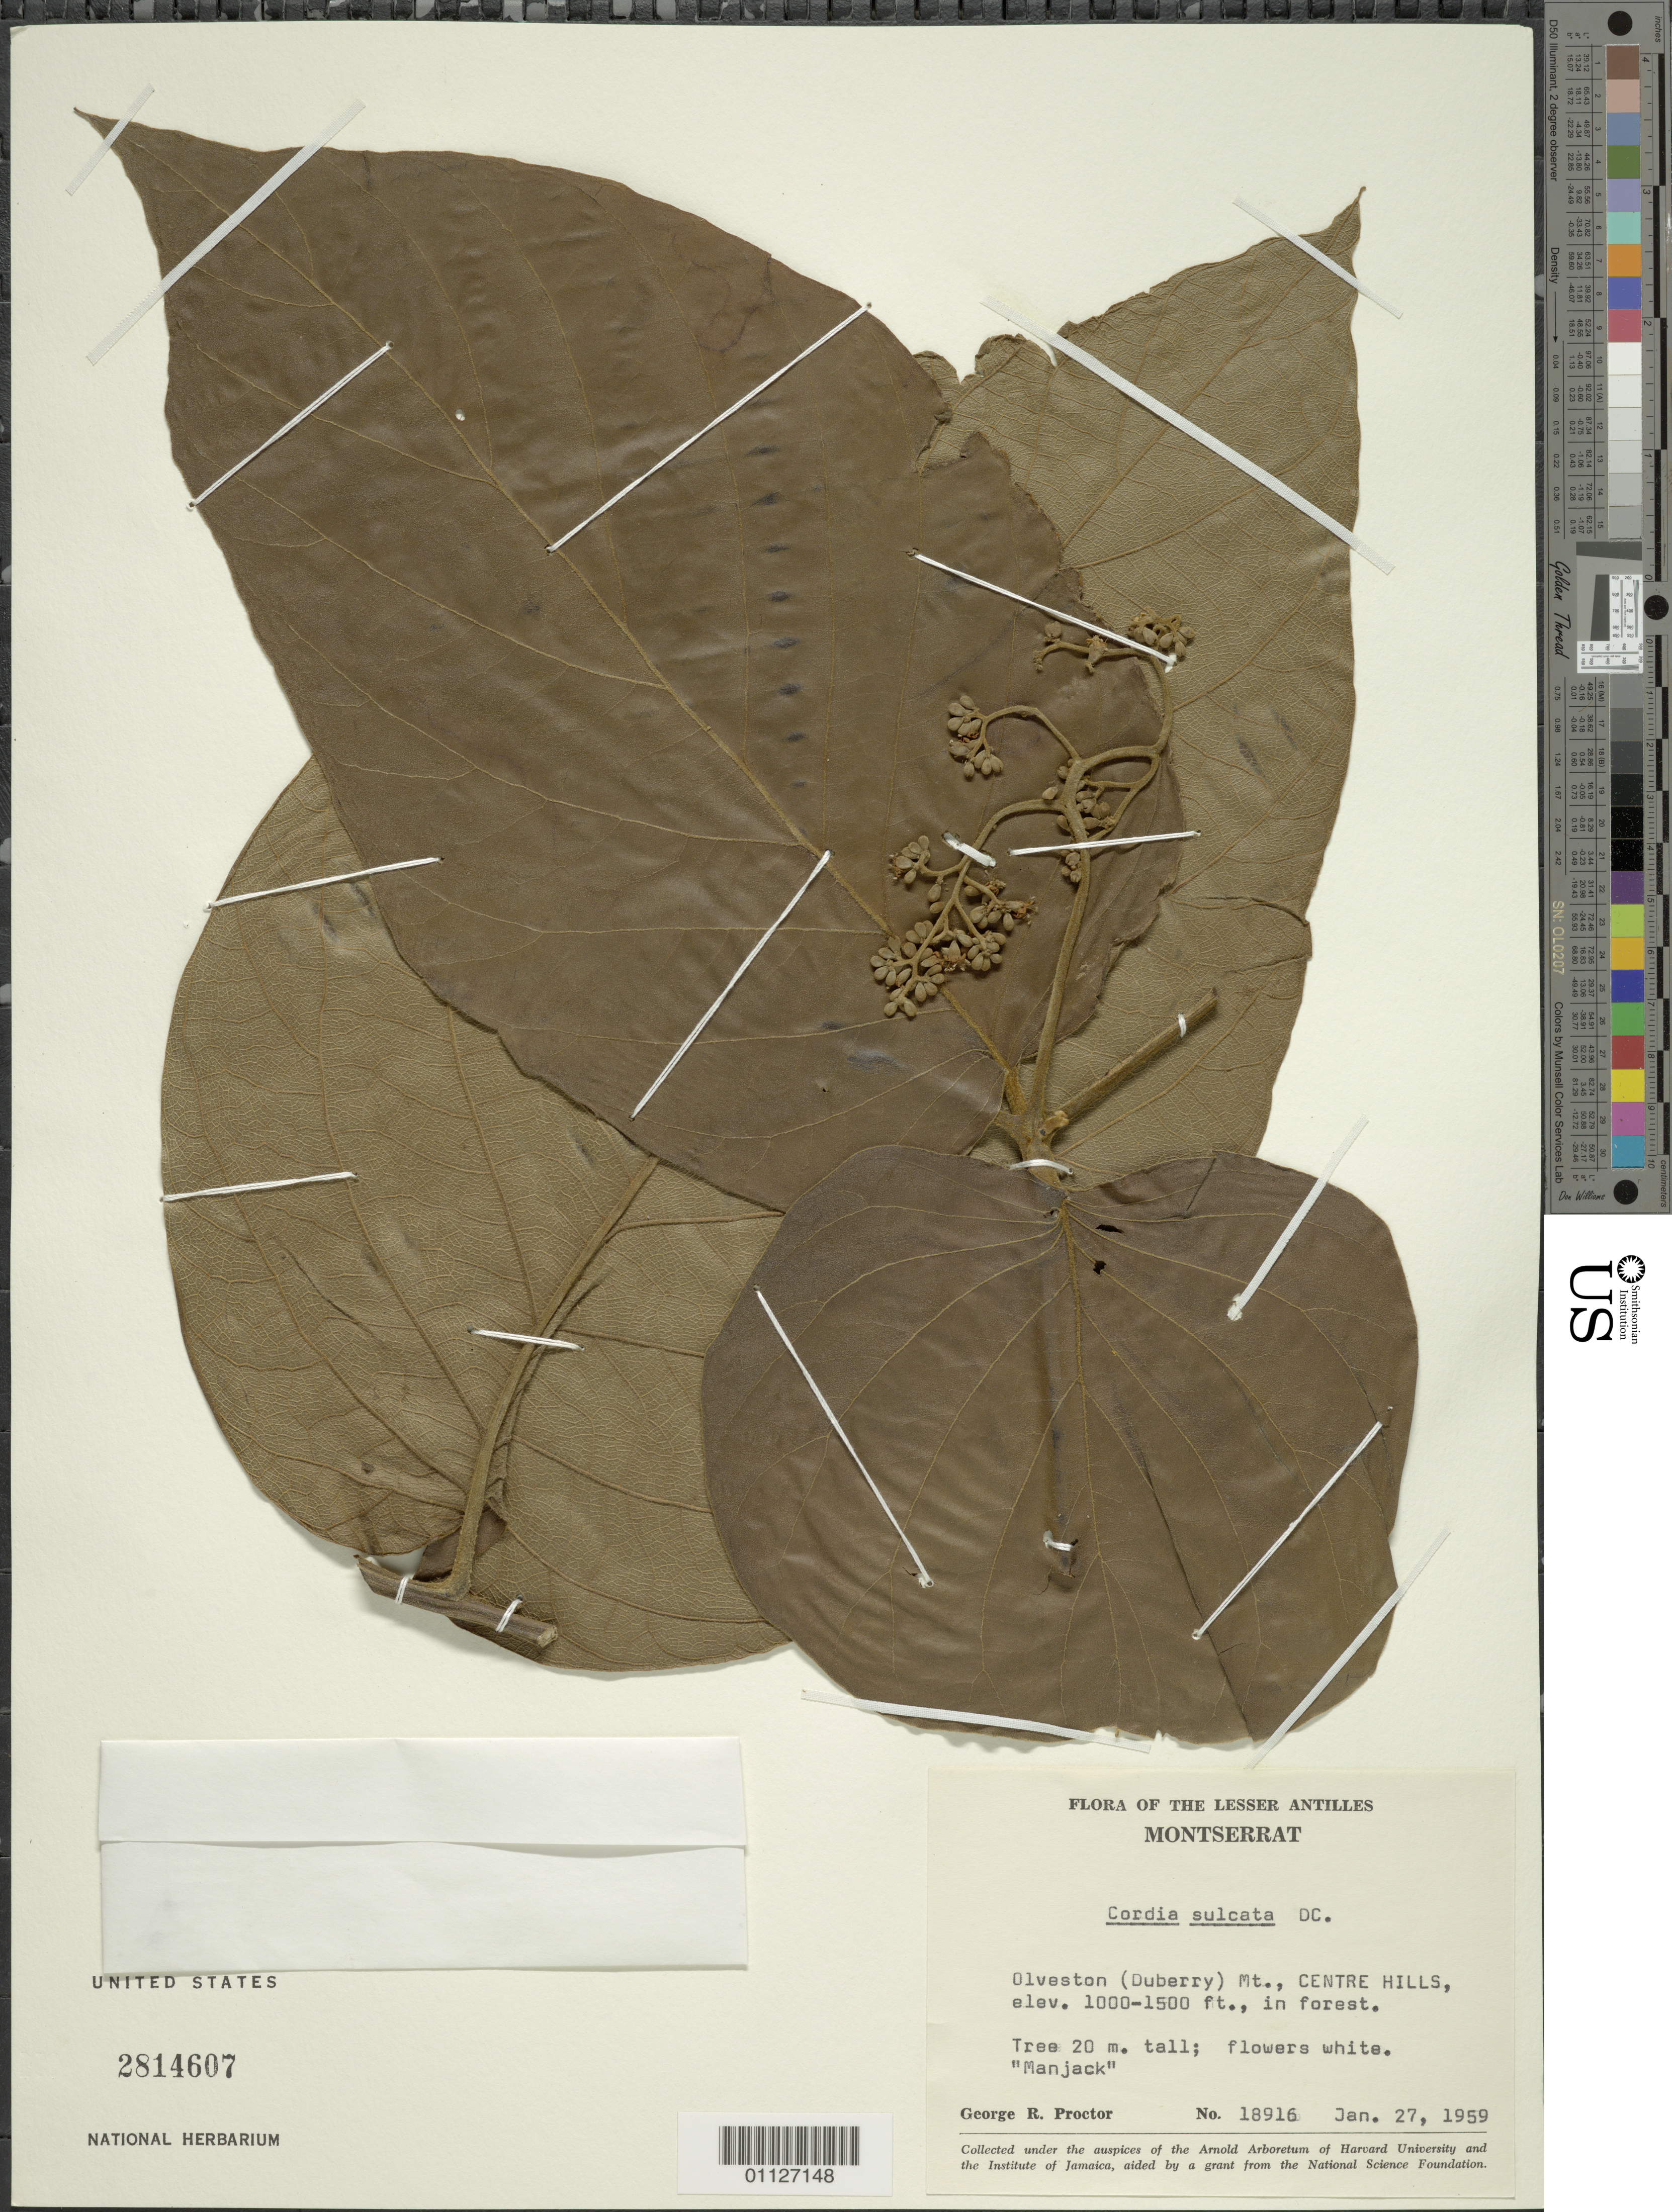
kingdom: Plantae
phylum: Tracheophyta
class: Magnoliopsida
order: Boraginales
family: Cordiaceae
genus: Cordia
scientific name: Cordia sulcata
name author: DC.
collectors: G. R. Proctor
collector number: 18916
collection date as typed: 27 Jan 1959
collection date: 1959-01-27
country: Montserrat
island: Montserrat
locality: Olveston (Duberry) Mt., Centre Hills, in forest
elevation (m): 305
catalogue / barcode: US 2814607